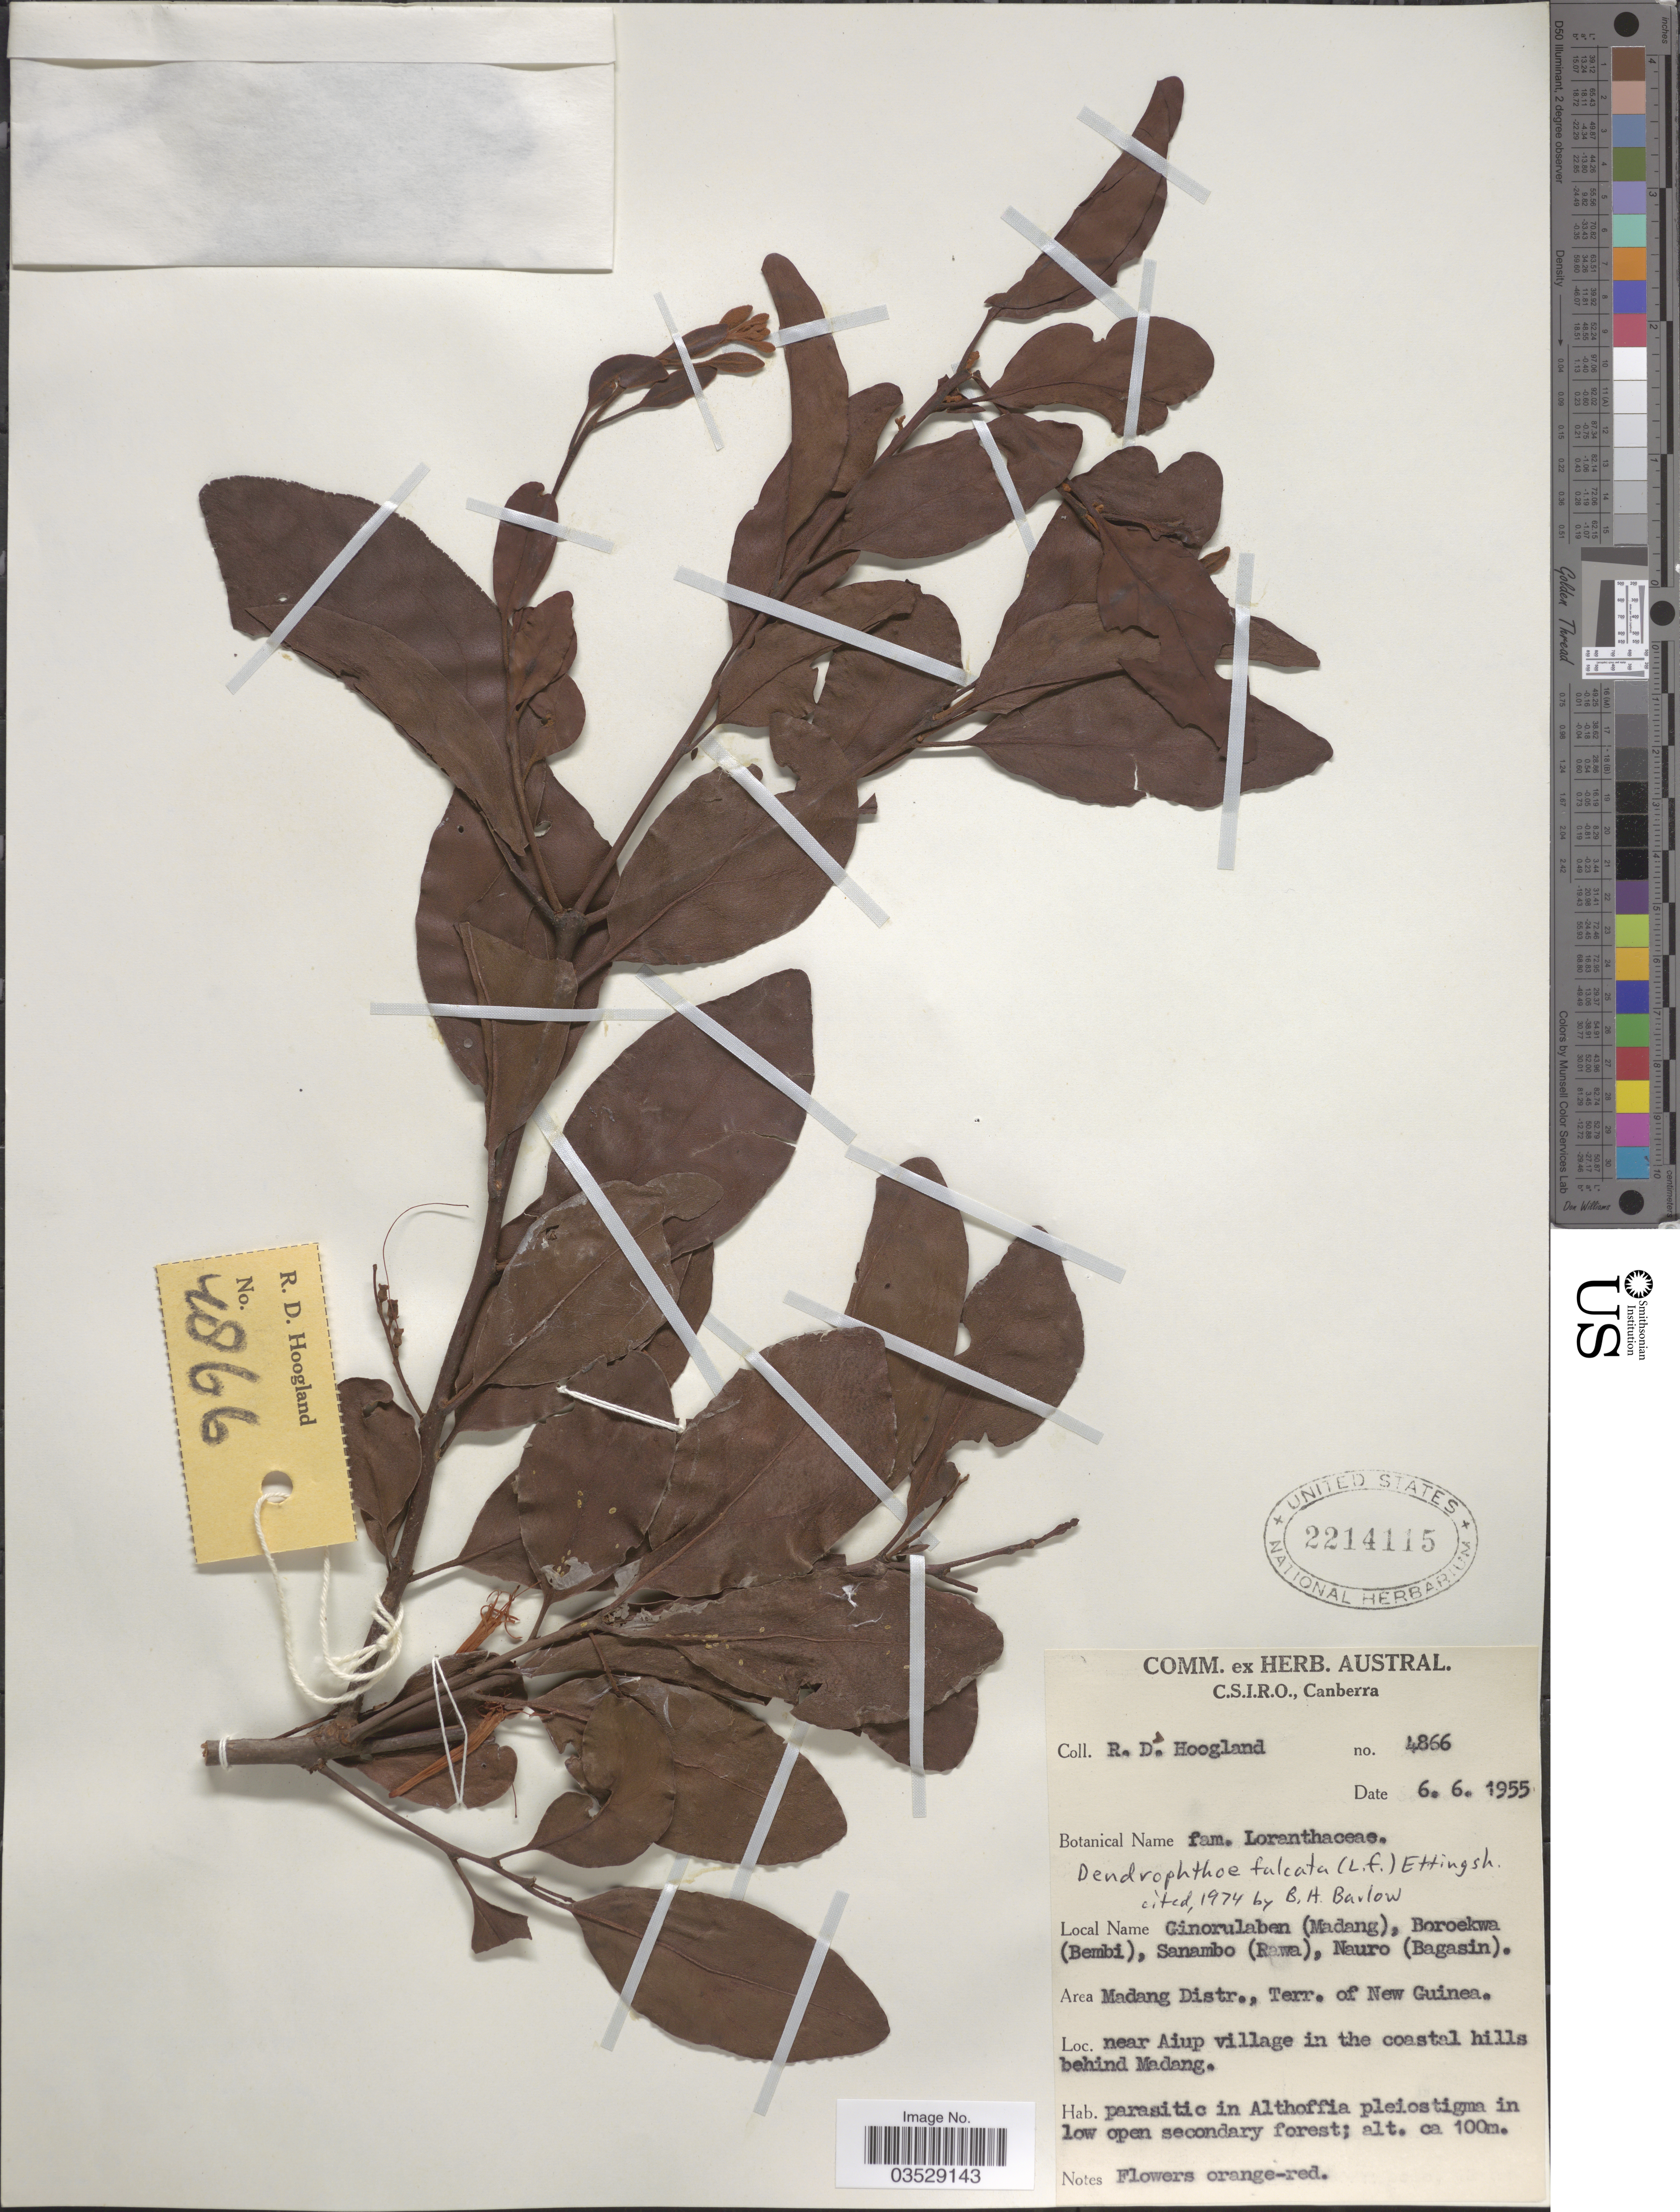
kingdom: Plantae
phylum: Tracheophyta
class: Magnoliopsida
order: Santalales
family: Loranthaceae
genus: Dendrophthoe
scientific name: Dendrophthoe falcata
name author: (L. f.) Ettingsh.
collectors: R. D. Hoogland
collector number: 4866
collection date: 1955-06-06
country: Papua New Guinea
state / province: Madang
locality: Area Madang Distr., Terr. of New Guinea. Near Aiup village in the coastal hills behind Madang.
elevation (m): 100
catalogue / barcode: US 2214115